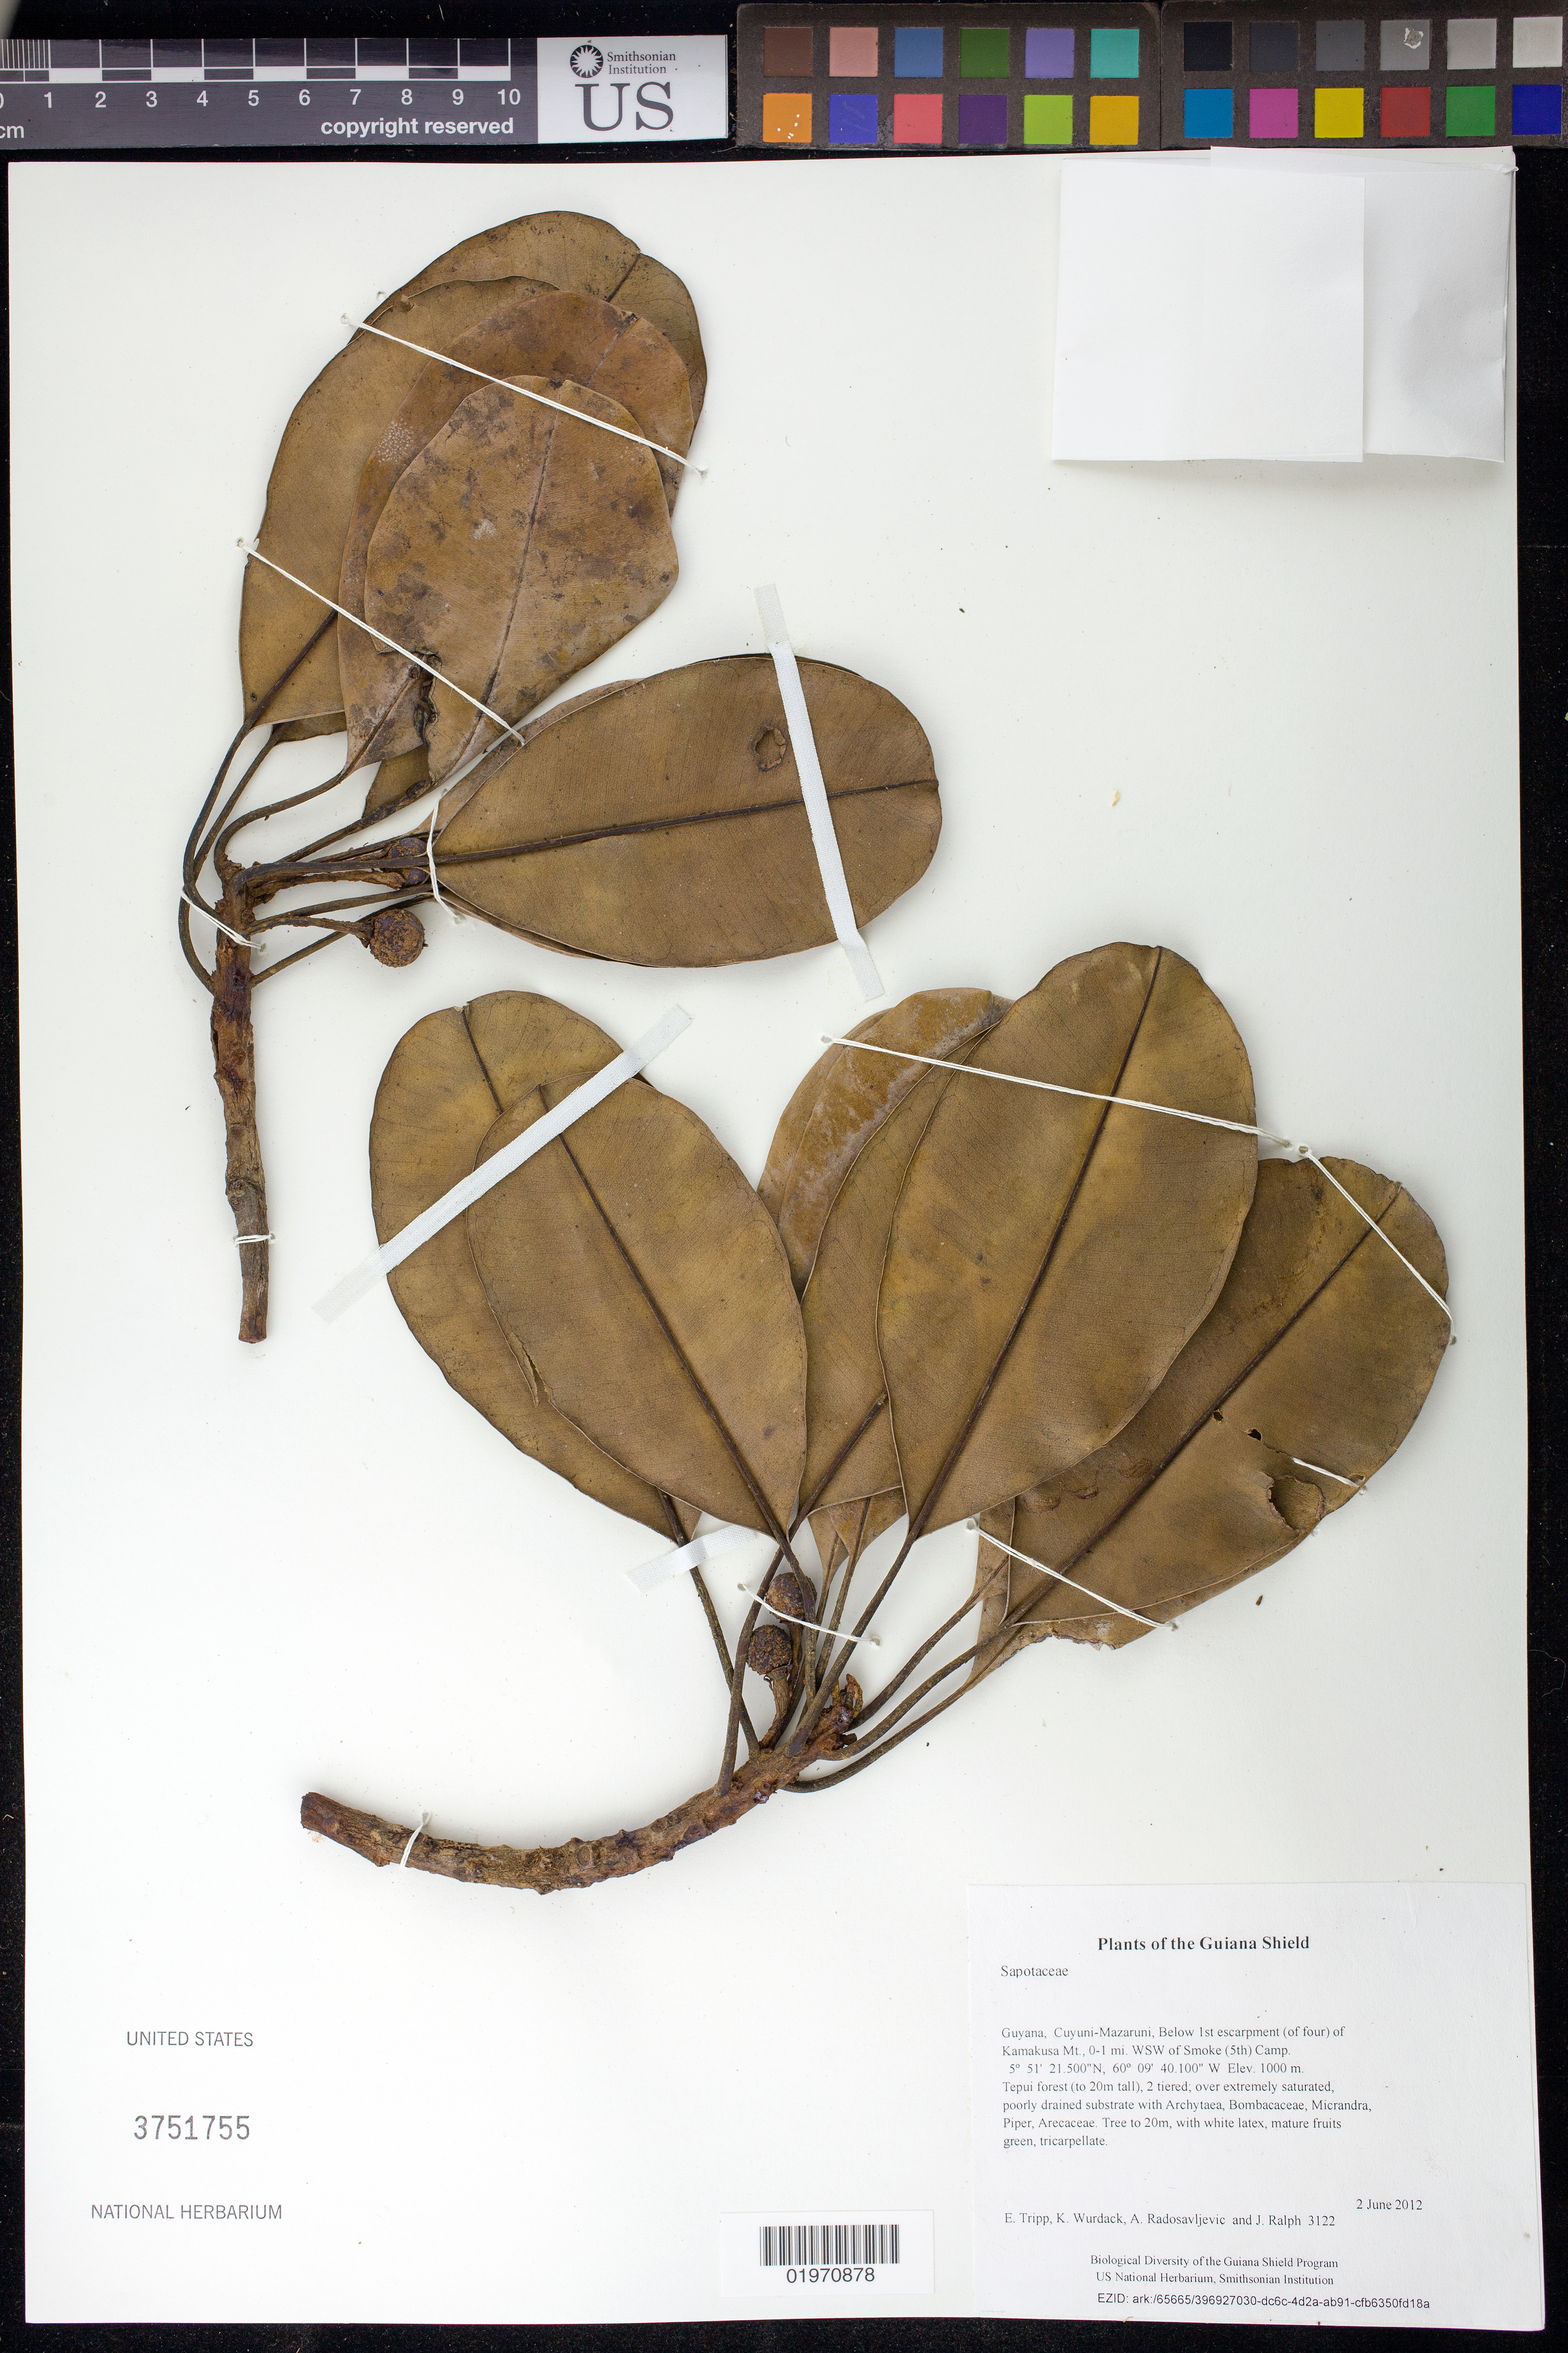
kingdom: Plantae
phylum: Tracheophyta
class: Magnoliopsida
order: Ericales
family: Sapotaceae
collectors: E. Tripp, K. Wurdack, A. Radosavljevic & J. Ralph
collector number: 3122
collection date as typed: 2 June 2012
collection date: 2012-06-02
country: Guyana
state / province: Cuyuni-Mazaruni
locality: Below 1st escarpment (of four) of Kamakusa Mt., 0-1 mi. WSW of Smoke (5th) Camp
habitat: Tepui forest (to 20m tall), 2 tiered; over extremely saturated, poorly drained substrate with Archytaea, Bombacaceae, Micrandra, Piper, Arecaceae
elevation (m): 1000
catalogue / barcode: US 3751755